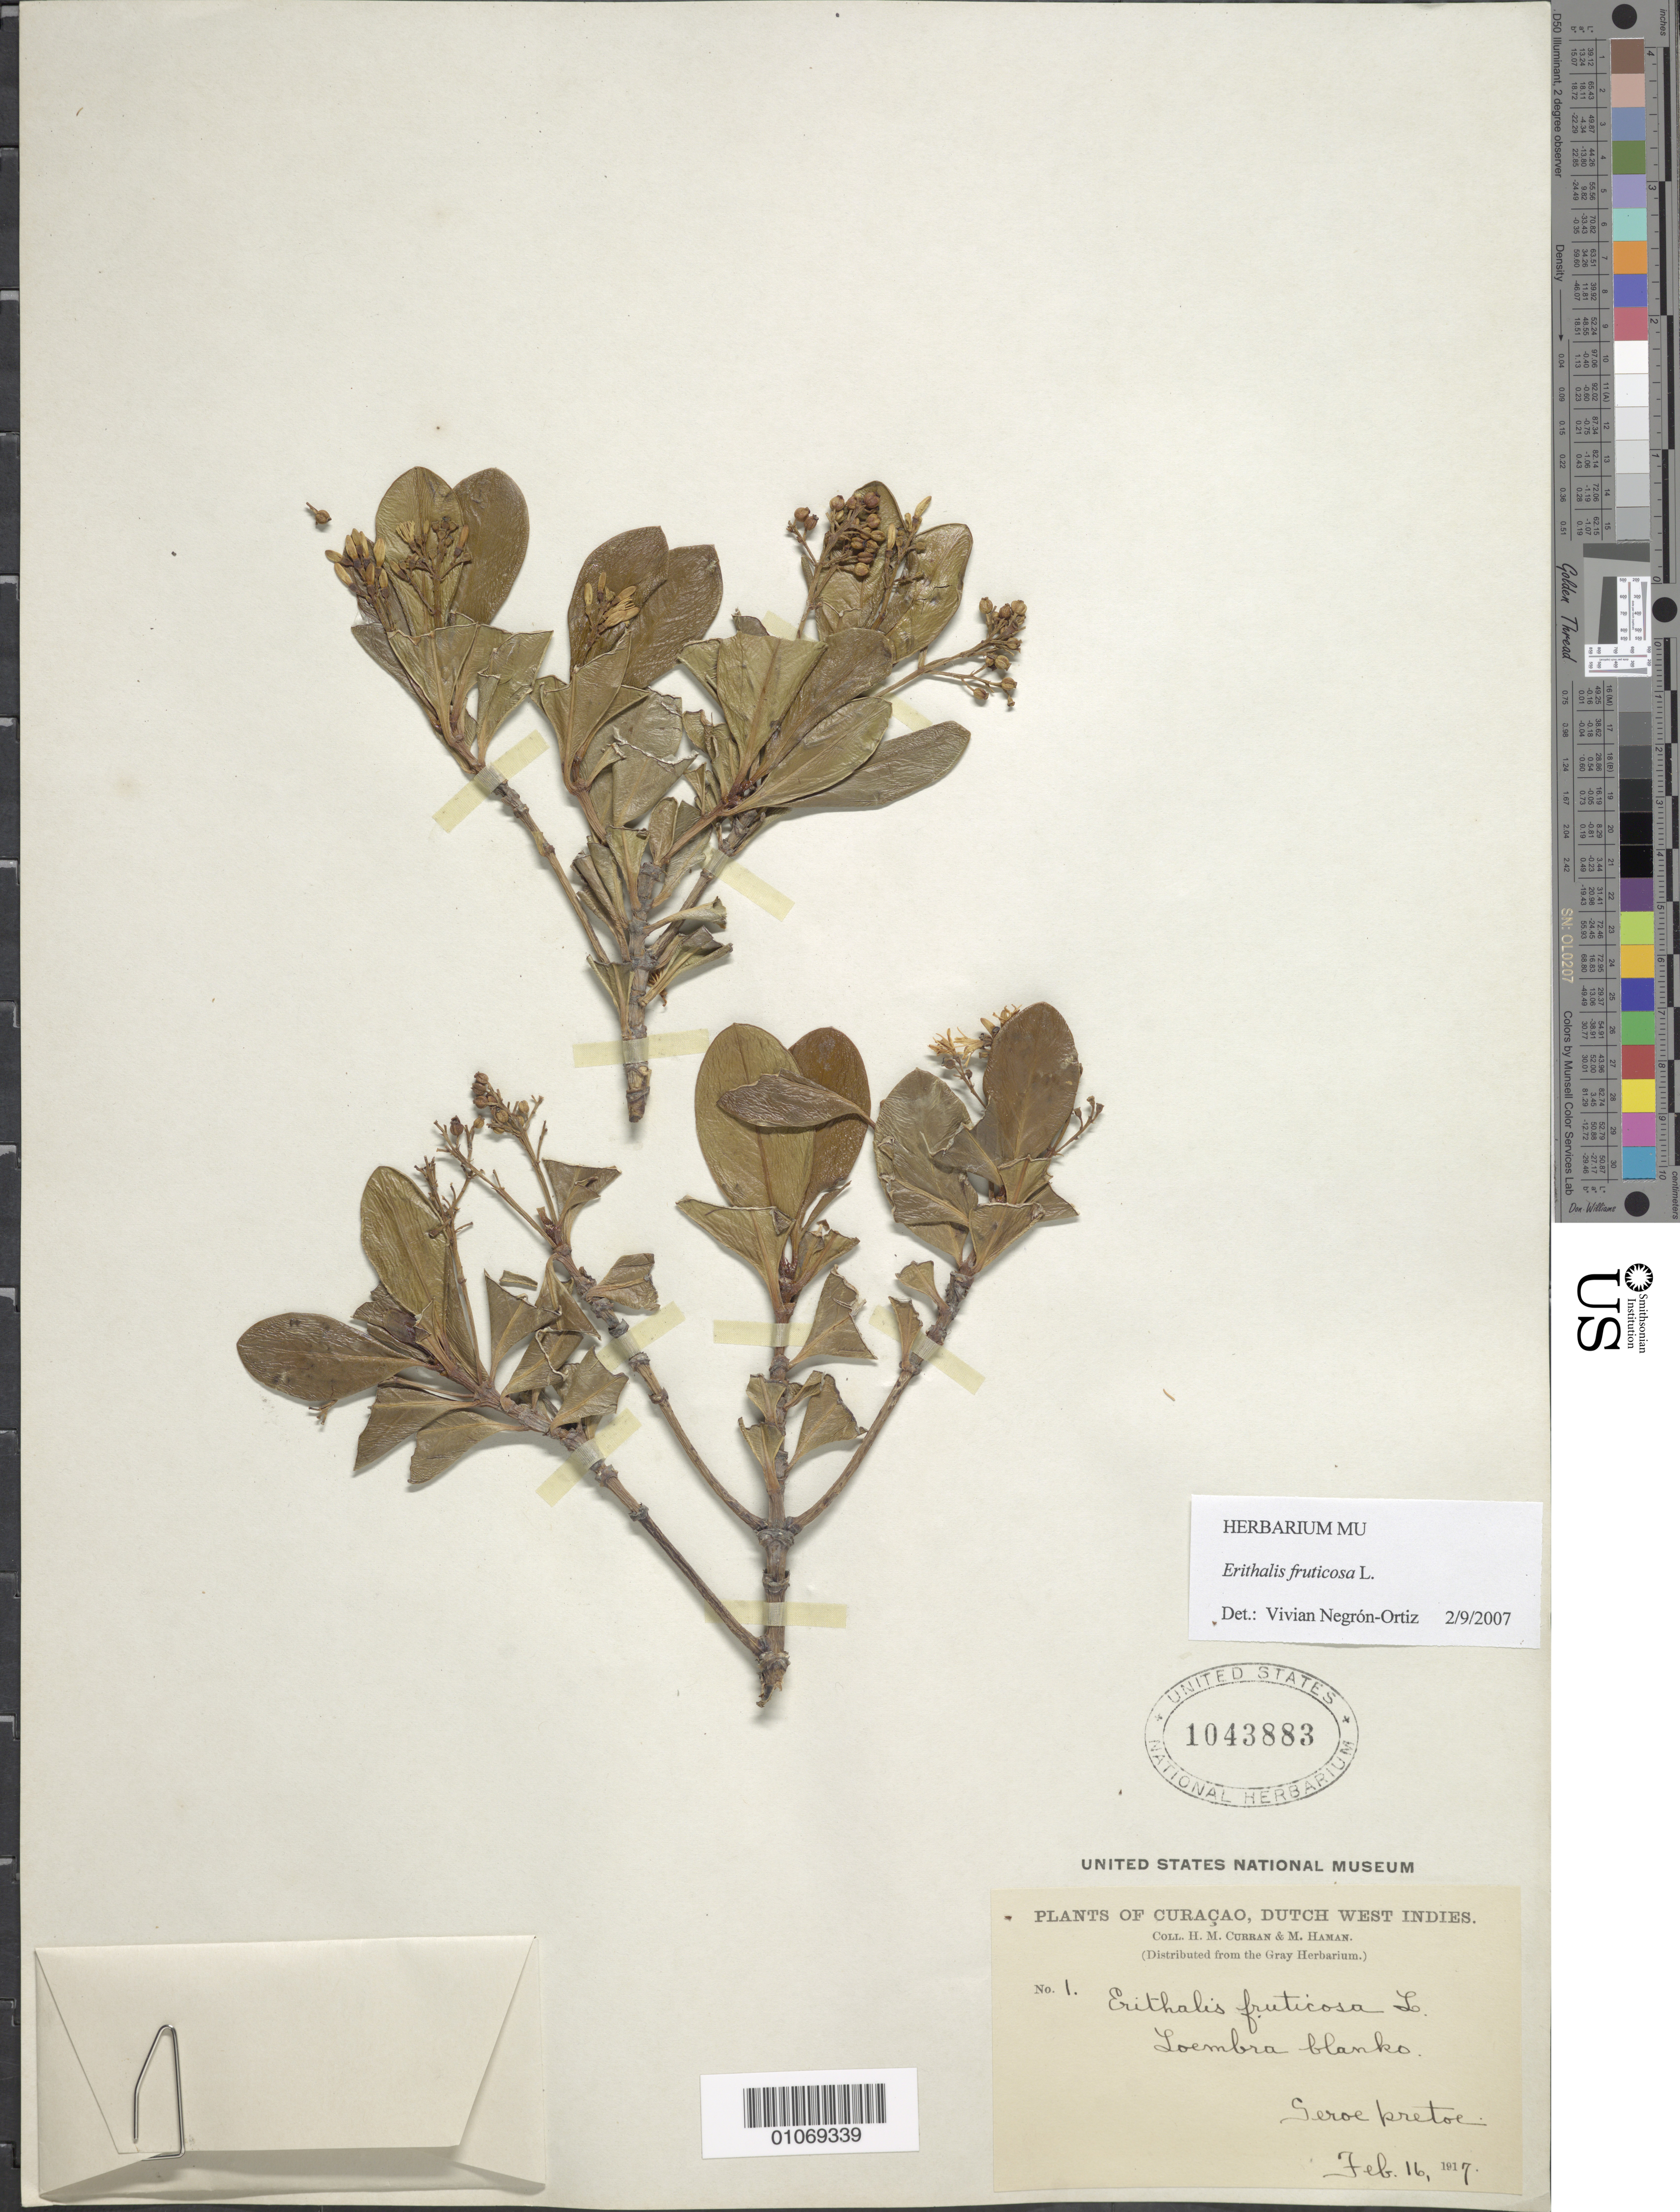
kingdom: Plantae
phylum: Tracheophyta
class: Magnoliopsida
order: Gentianales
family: Rubiaceae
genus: Erithalis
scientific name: Erithalis fruticosa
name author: L.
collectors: H. M. Curran & M. Haman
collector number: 1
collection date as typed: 16 Feb 1917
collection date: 1917-02-16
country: Curaçao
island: Curaçao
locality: Seroe pretoe?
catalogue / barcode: US 1043883